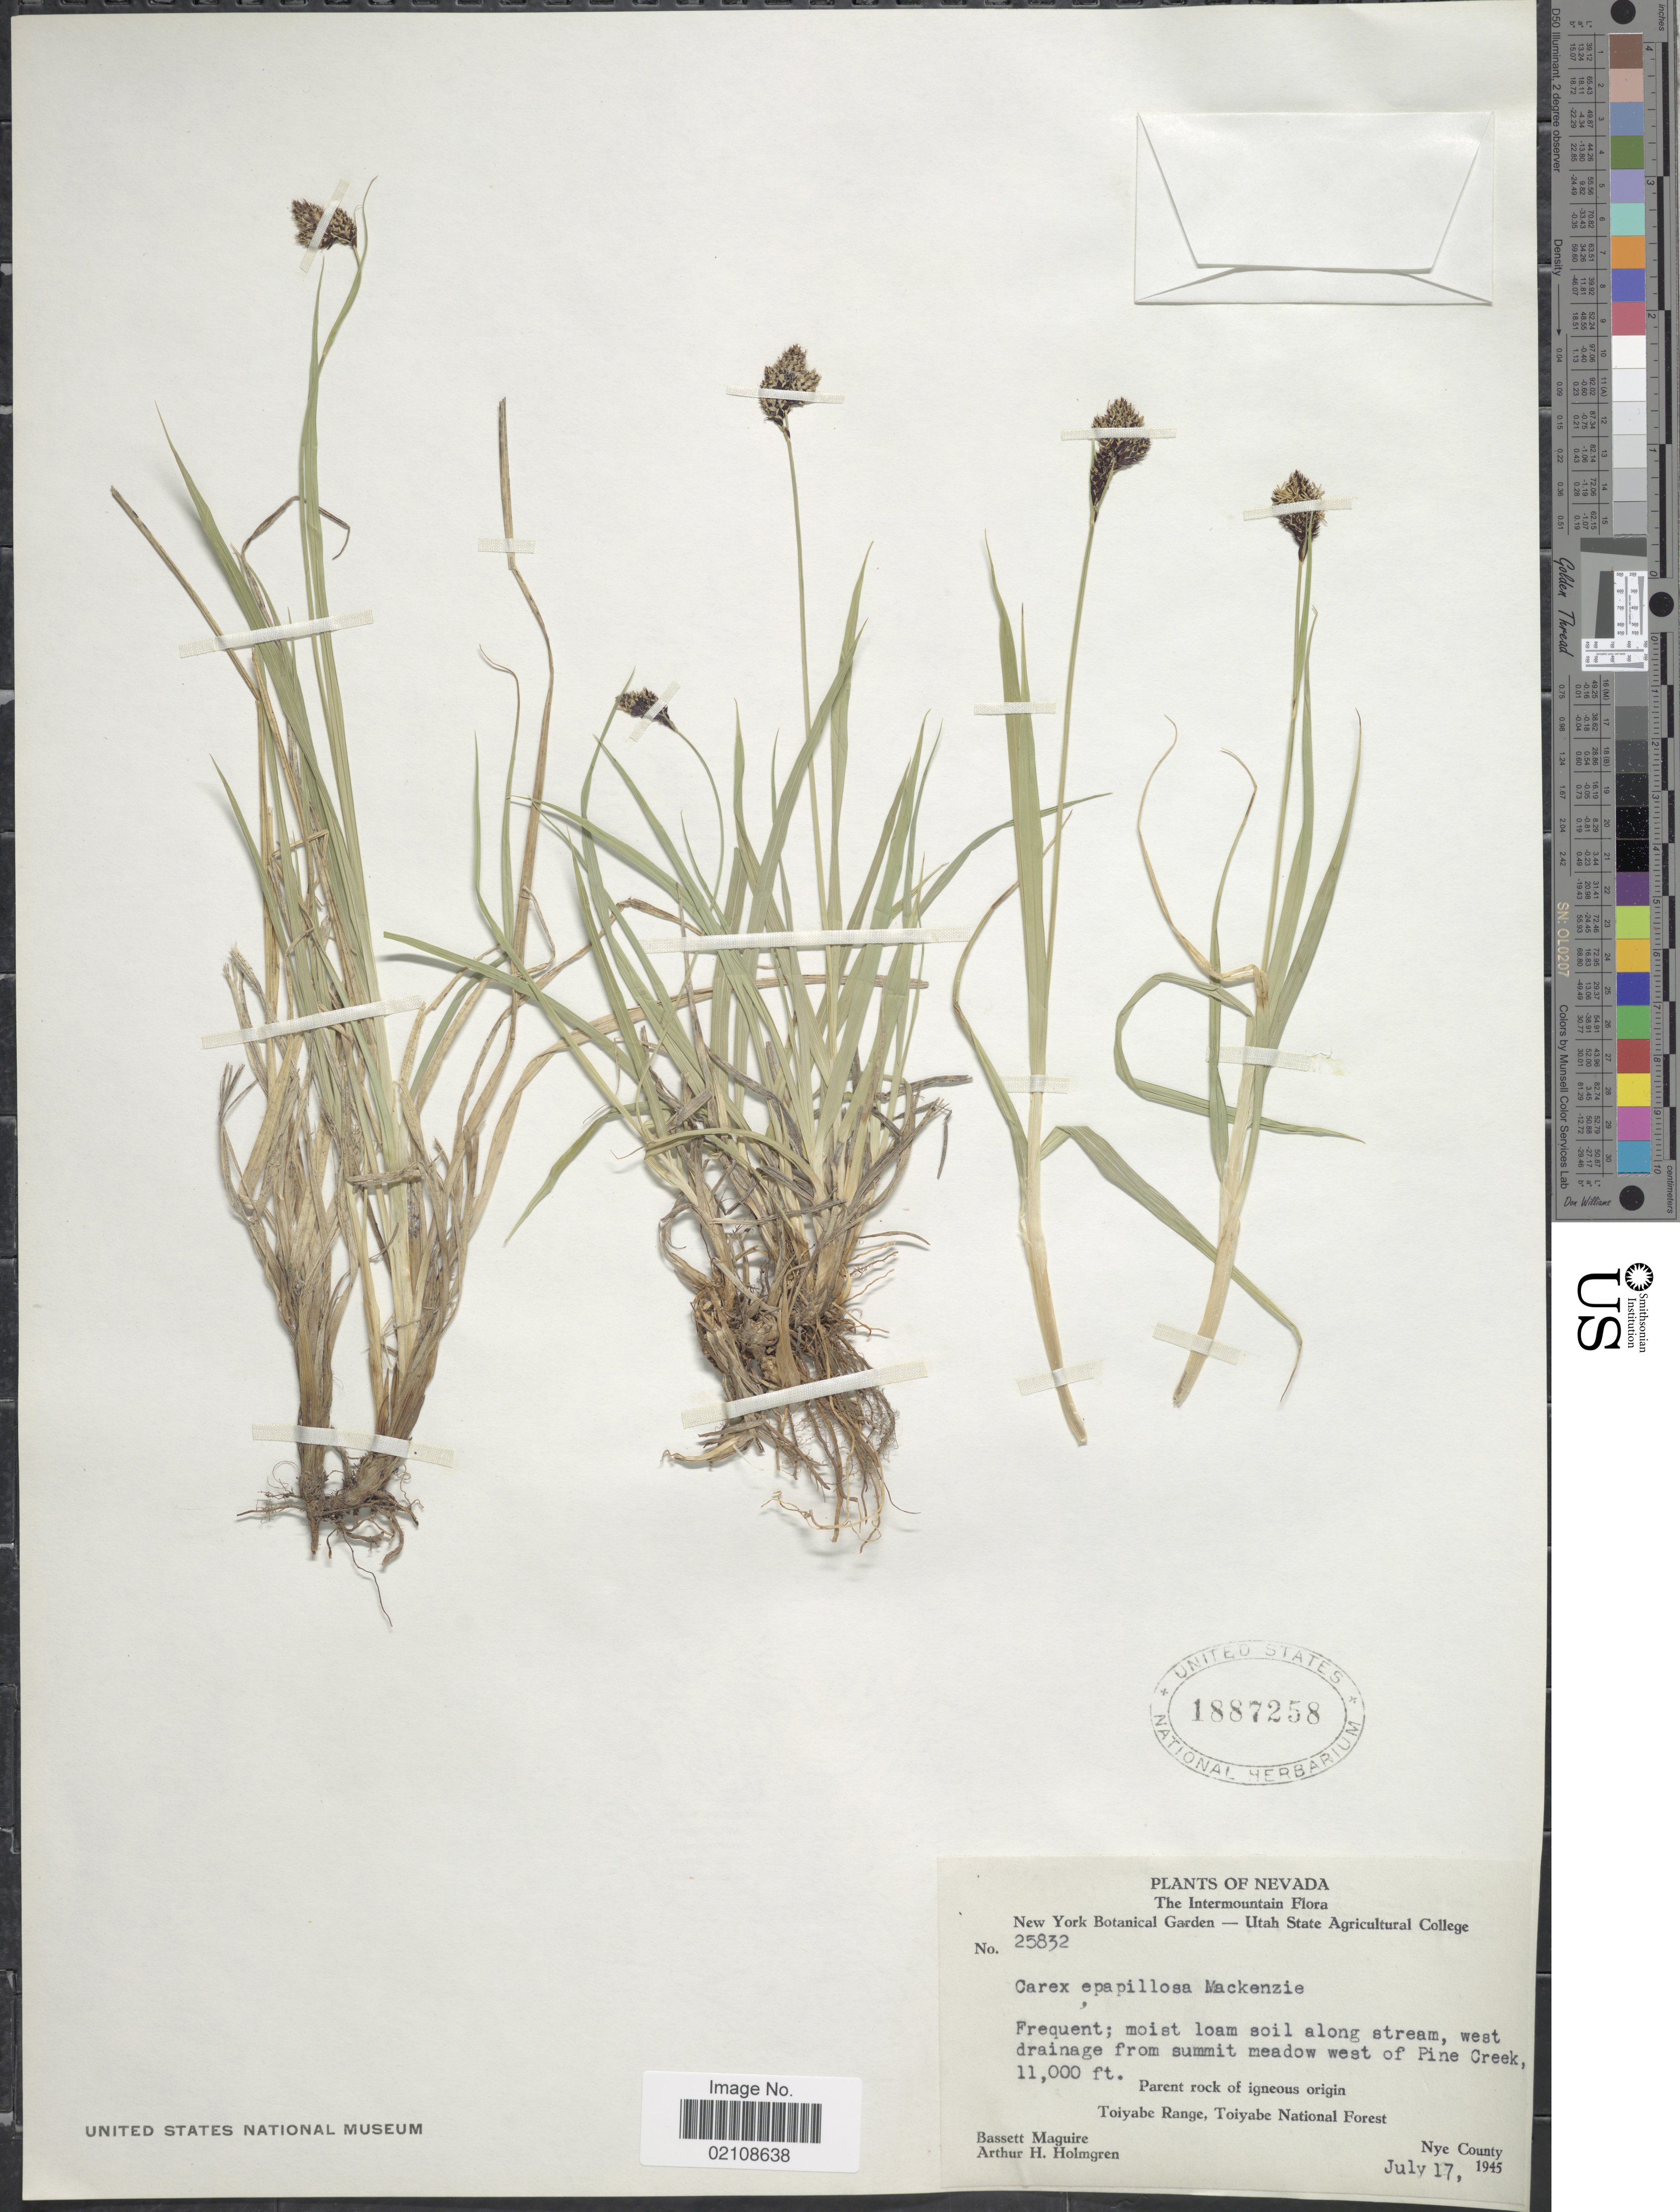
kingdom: Plantae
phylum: Tracheophyta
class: Liliopsida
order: Poales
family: Cyperaceae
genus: Carex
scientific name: Carex epapillosa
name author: Mack.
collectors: B. Maguire & A. H. Holmgren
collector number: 25832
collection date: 1945-07-17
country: United States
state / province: Nevada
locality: The Intermountain, moist loam soil along stream, west drainage from summit meadow west of Pine Creek, parent rock of igneous origin, Taiyabe Range, Toiaybe National Forest, Nye County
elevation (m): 3353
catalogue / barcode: US 1887258